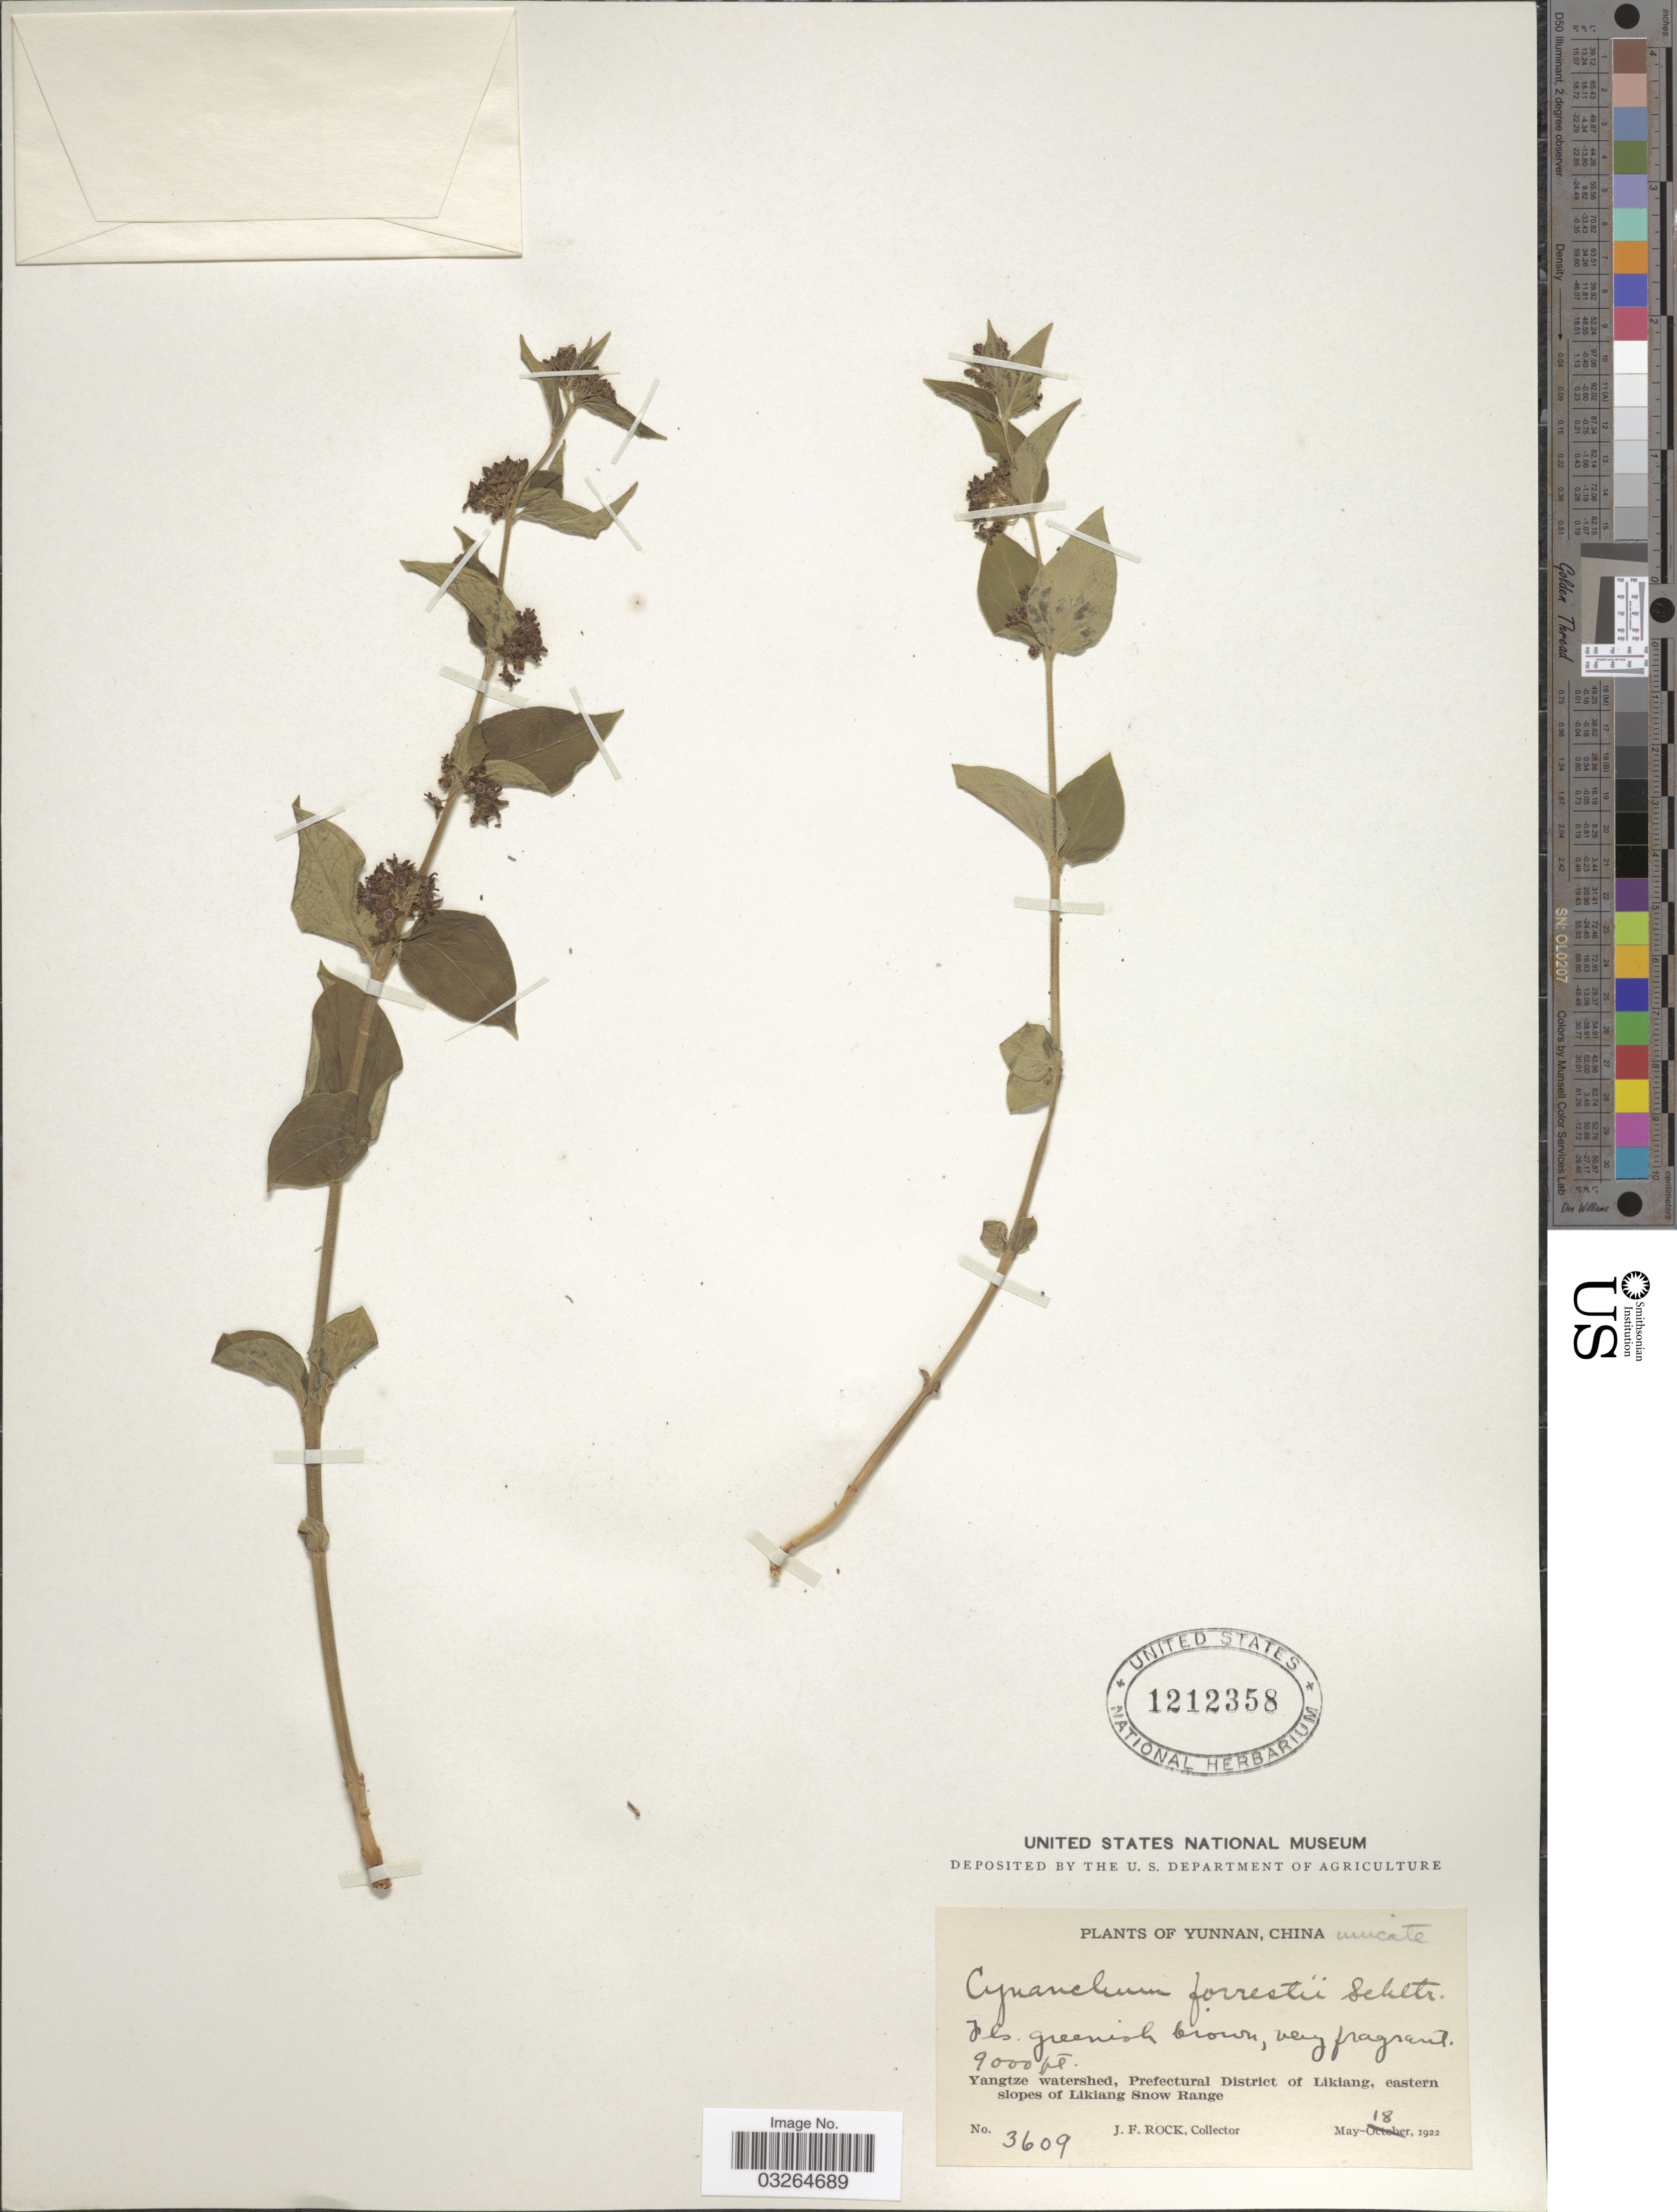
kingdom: Plantae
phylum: Tracheophyta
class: Magnoliopsida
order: Gentianales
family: Apocynaceae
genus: Cynanchum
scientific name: Cynanchum forrestii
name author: Schltr.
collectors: J. Rock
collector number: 3609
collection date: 1922-05-18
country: China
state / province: Yunnan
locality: Yangtze watershed, Prefectural District of Likiang, eastern slopes of Likiang Snow Range.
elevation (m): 2743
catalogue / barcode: US 1212358